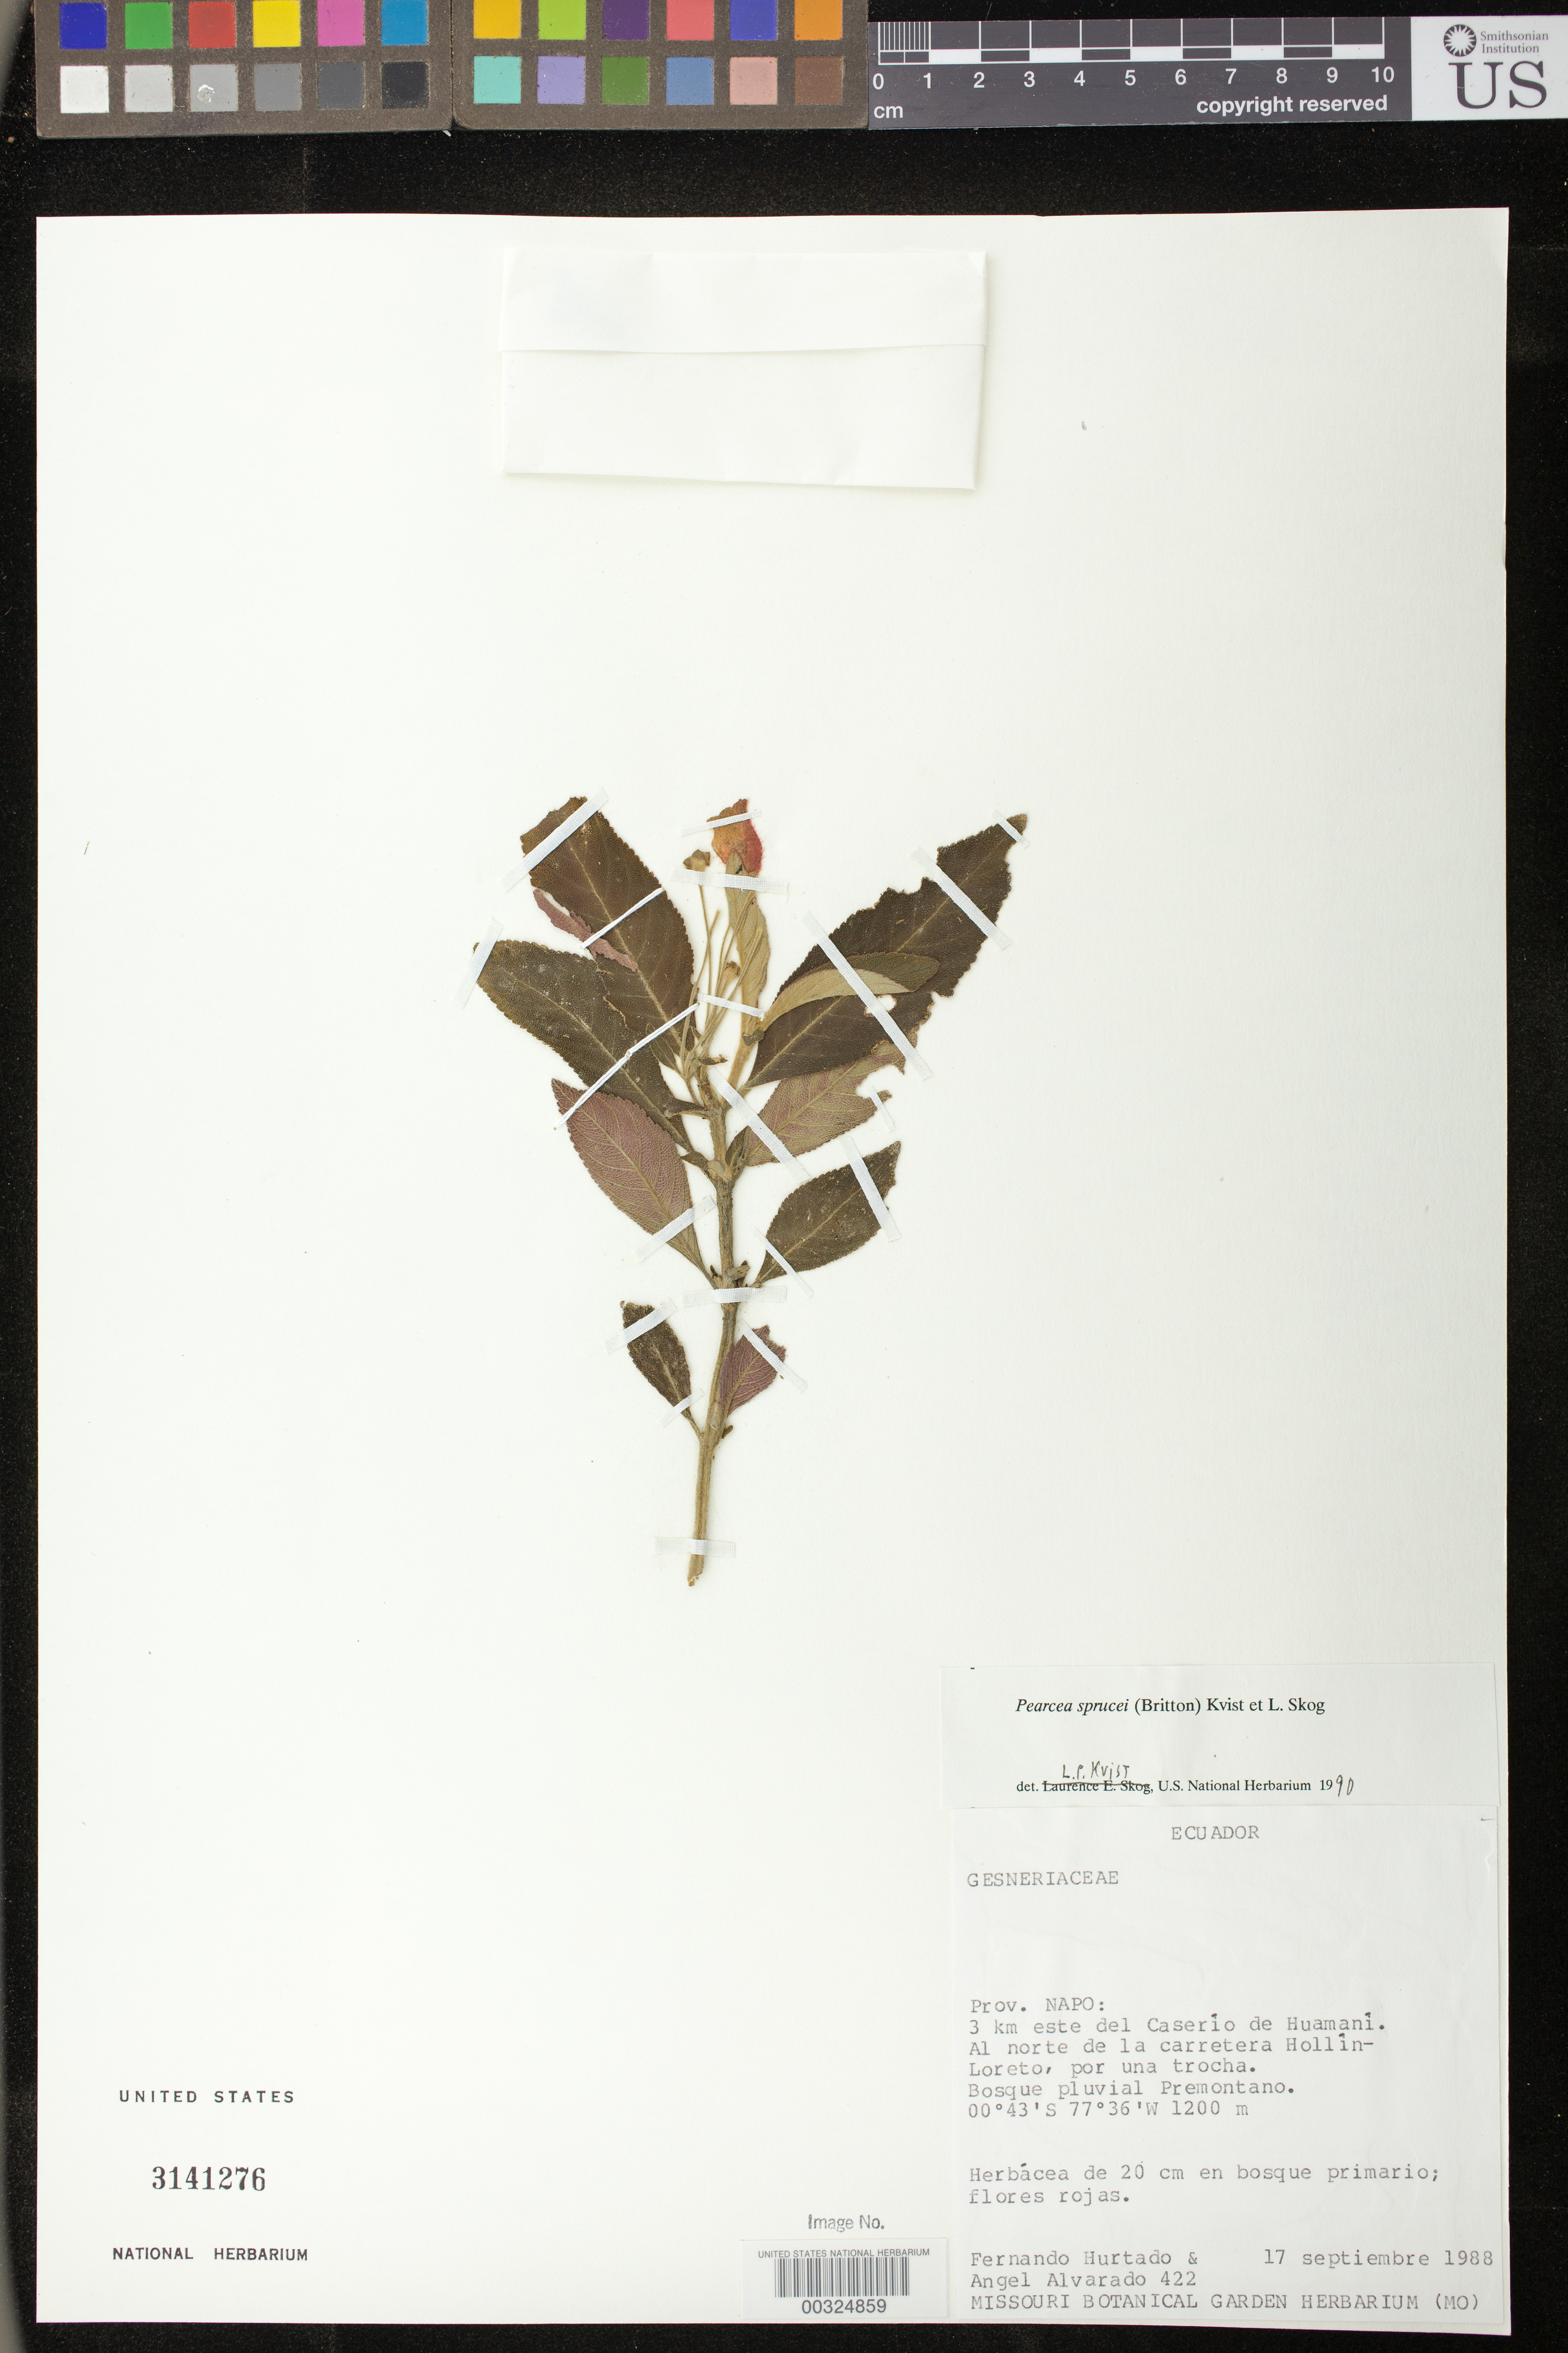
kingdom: Plantae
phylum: Tracheophyta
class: Magnoliopsida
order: Lamiales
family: Gesneriaceae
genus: Pearcea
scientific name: Pearcea sprucei var. sprucei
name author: (Britton ex Rusby) L.P. Kvist & L.E. Skog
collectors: F. Hurtado & A. Alvarado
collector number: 422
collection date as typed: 17 Sep 1988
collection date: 1988-09-17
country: Ecuador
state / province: Napo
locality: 3 km E of Caserio de Huamani, N of Hollin - Loreto highway, by a trail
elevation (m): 1200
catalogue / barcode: US 3141276